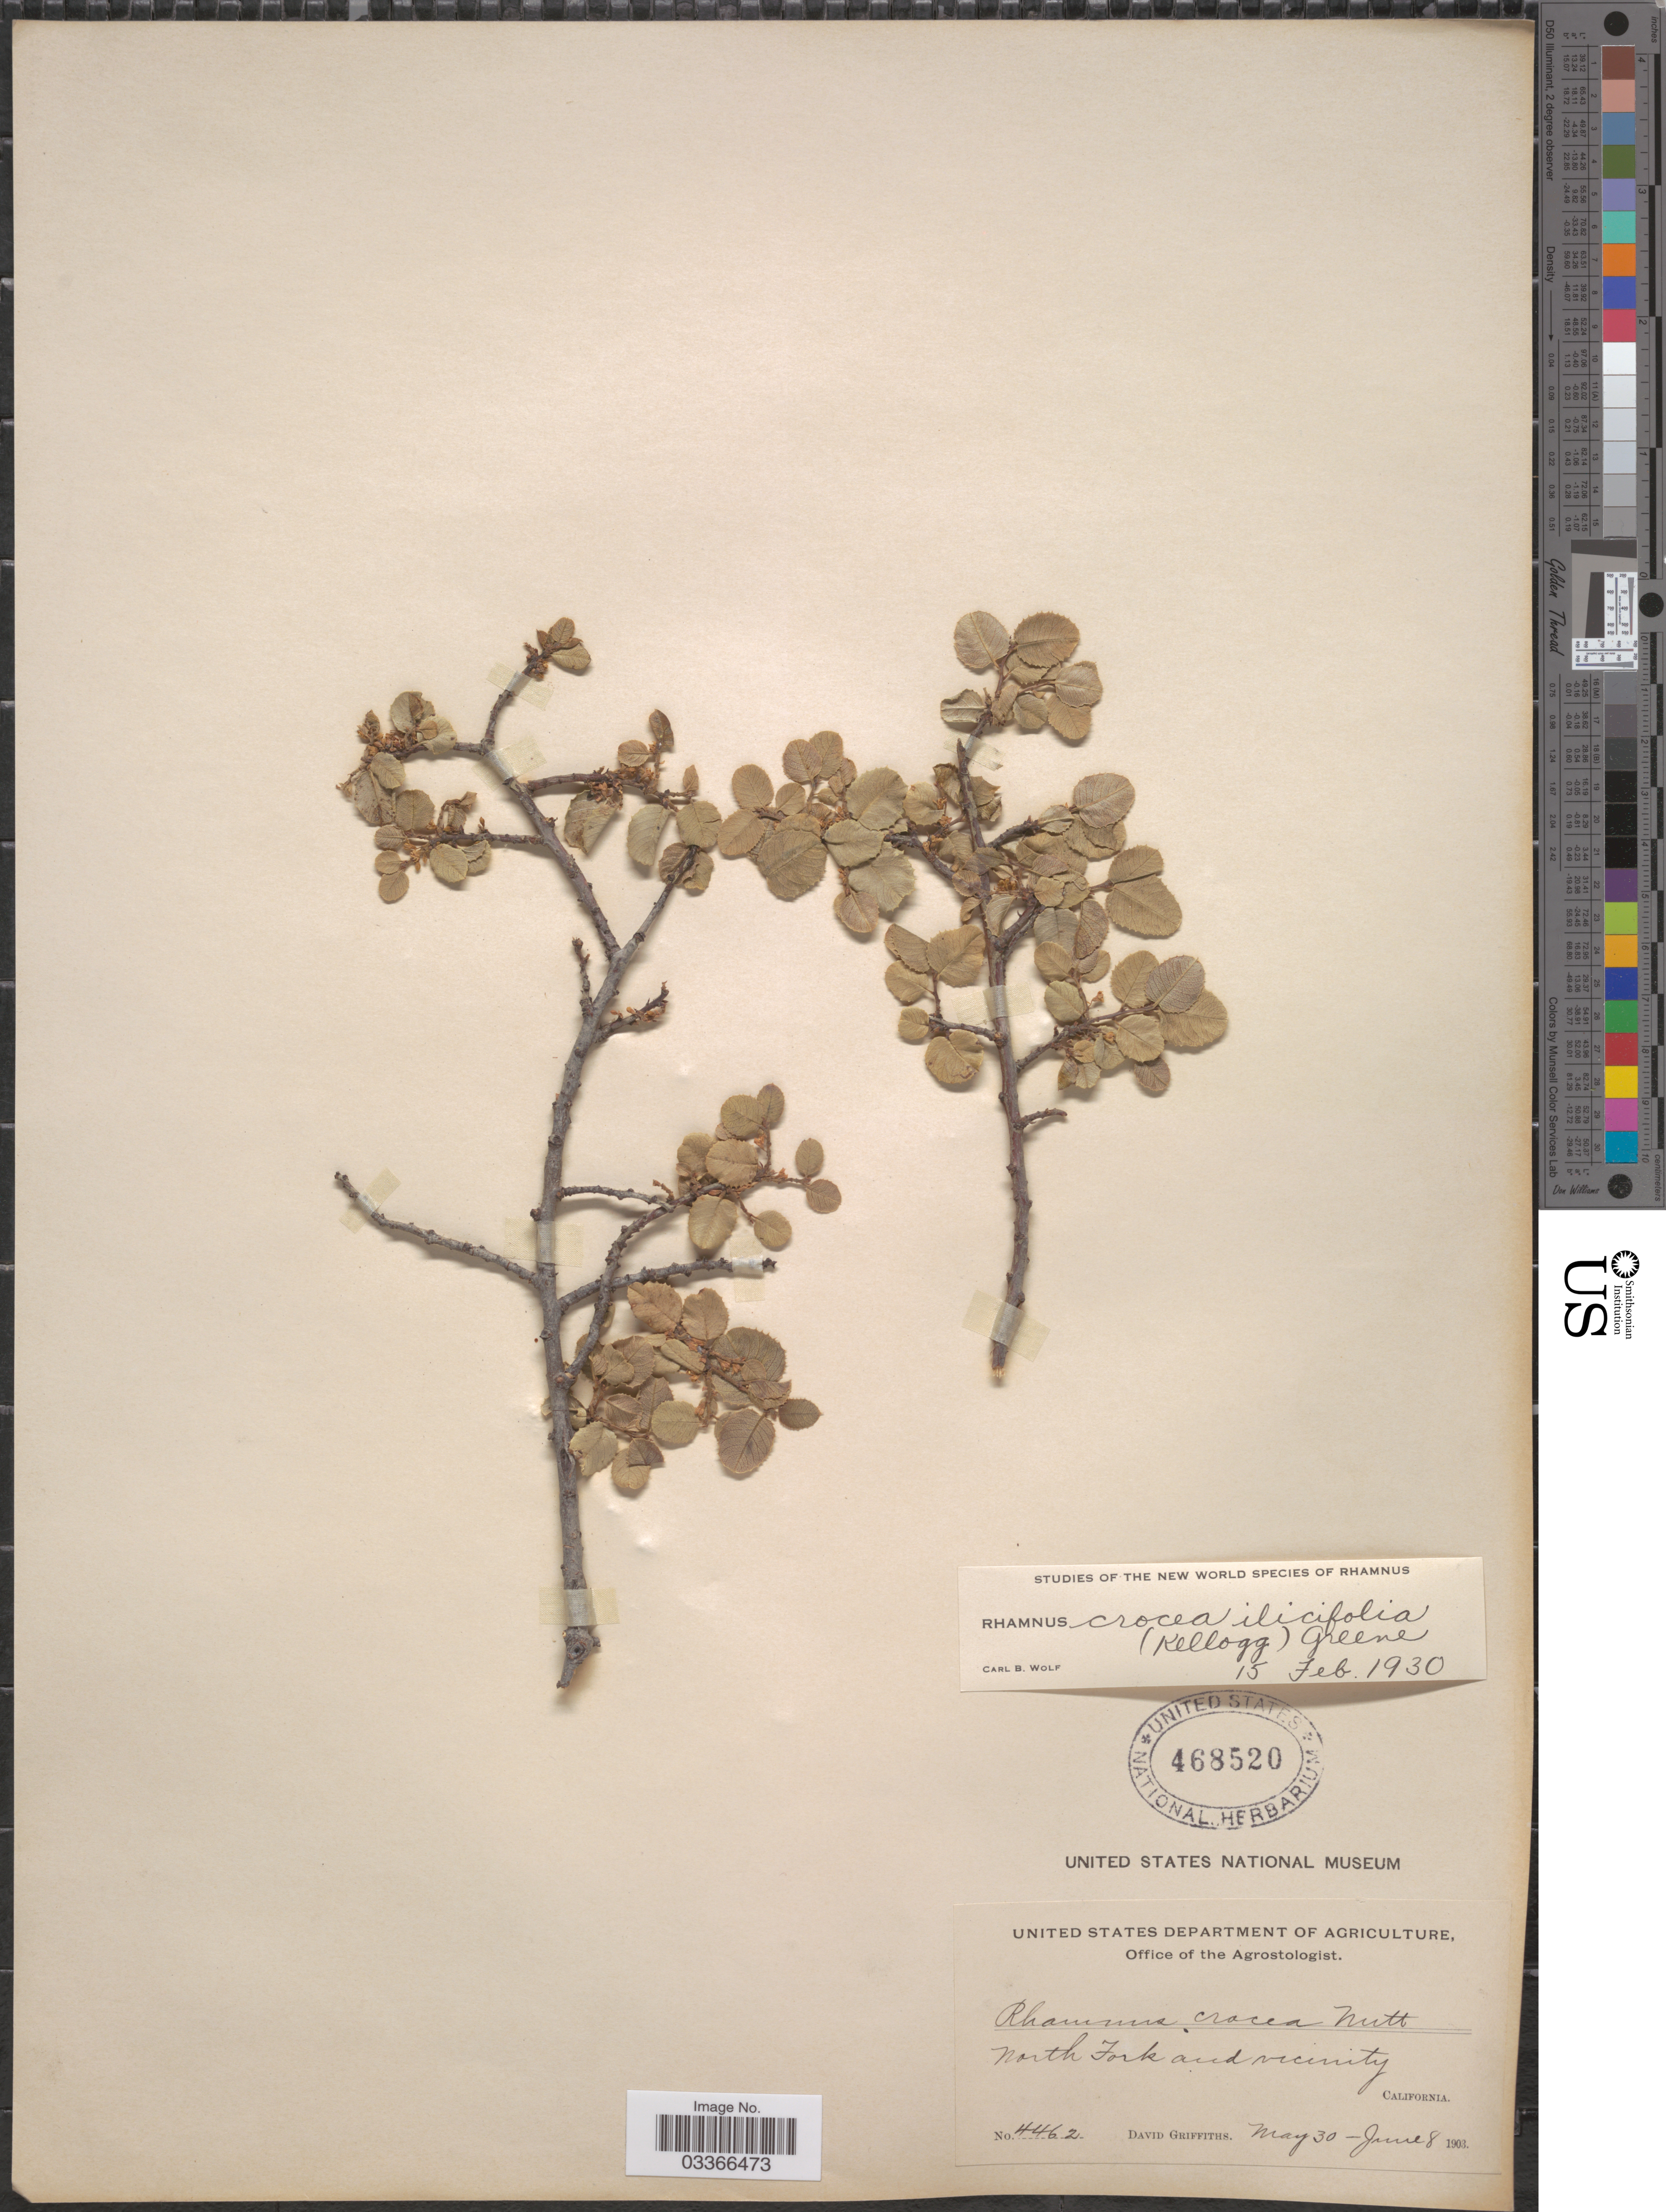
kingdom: Plantae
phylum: Tracheophyta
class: Magnoliopsida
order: Rosales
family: Rhamnaceae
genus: Rhamnus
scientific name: Rhamnus crocea var. ilicifolia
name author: (Kellogg) Greene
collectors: D. Griffiths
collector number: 4462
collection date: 1903-05-30/1903-06-08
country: United States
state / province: California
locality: North Fork and vicinity.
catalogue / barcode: US 468520